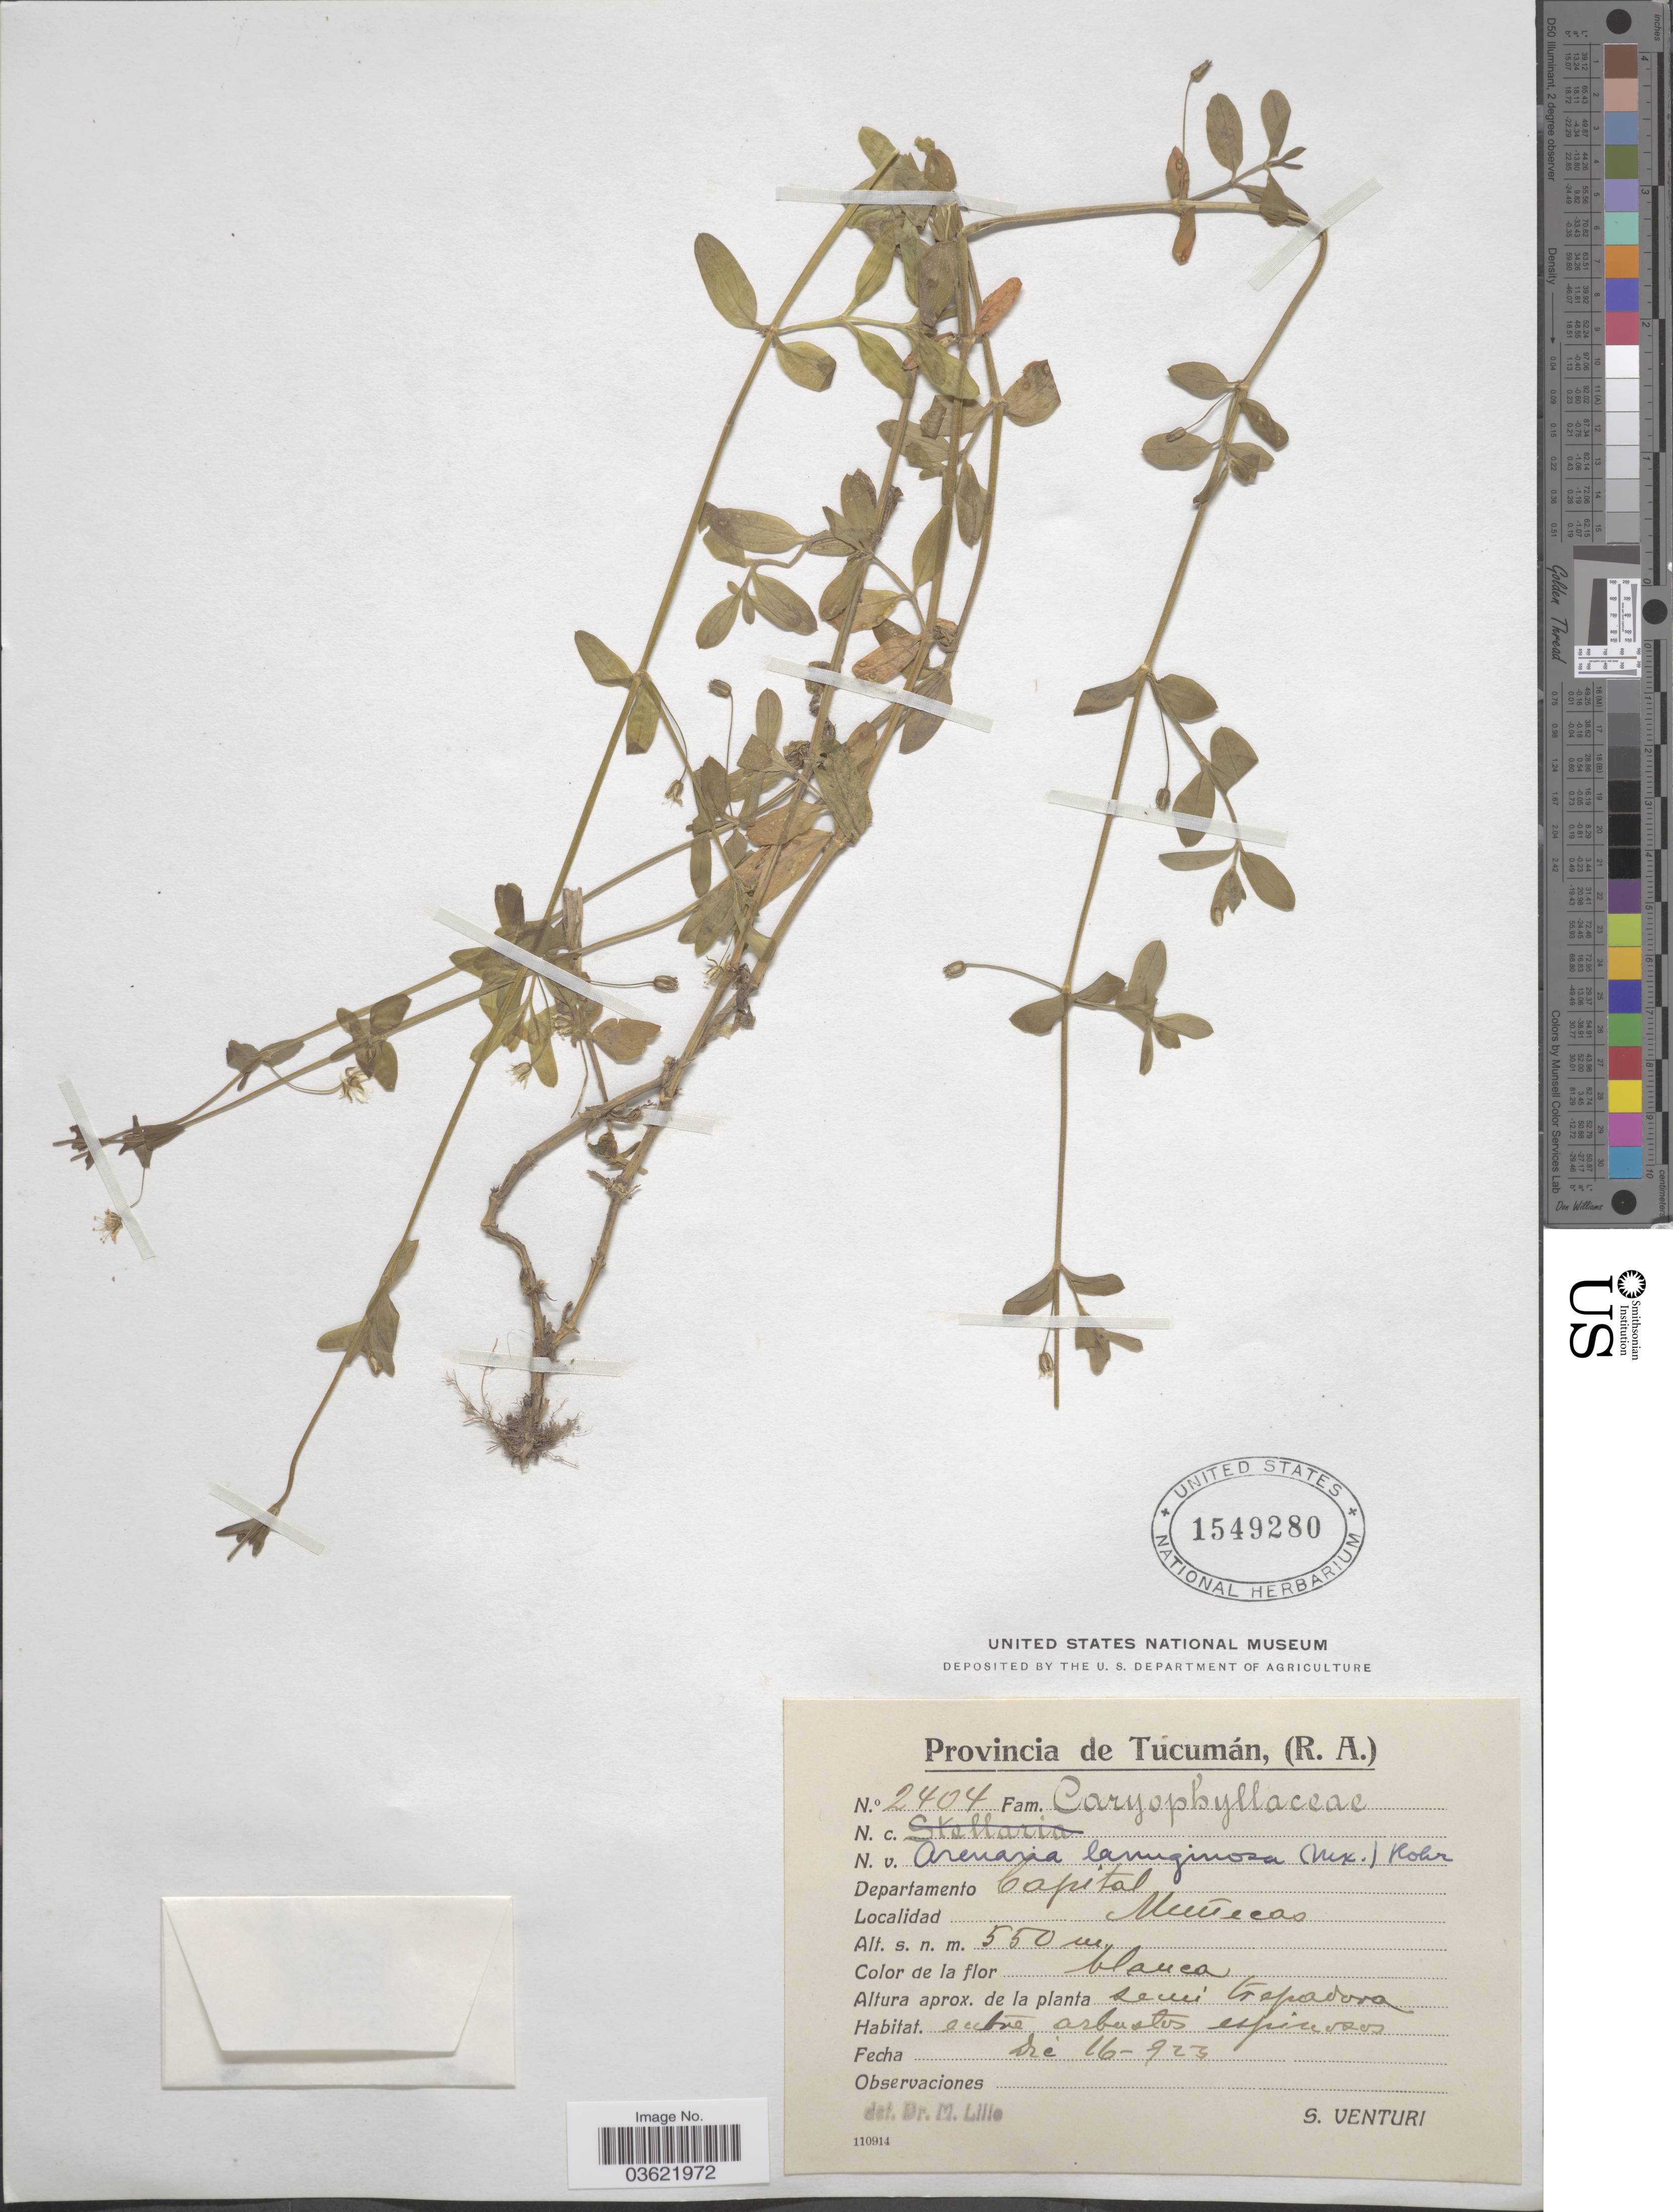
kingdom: Plantae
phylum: Tracheophyta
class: Magnoliopsida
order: Caryophyllales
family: Caryophyllaceae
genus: Arenaria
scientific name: Arenaria lanuginosa var. megalantha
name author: Rohrb.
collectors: S. Venturi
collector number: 2404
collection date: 1923-12-16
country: Argentina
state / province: Tucuman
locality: Departamento Capital. Muñecas.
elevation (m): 550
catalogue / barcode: US 1549280